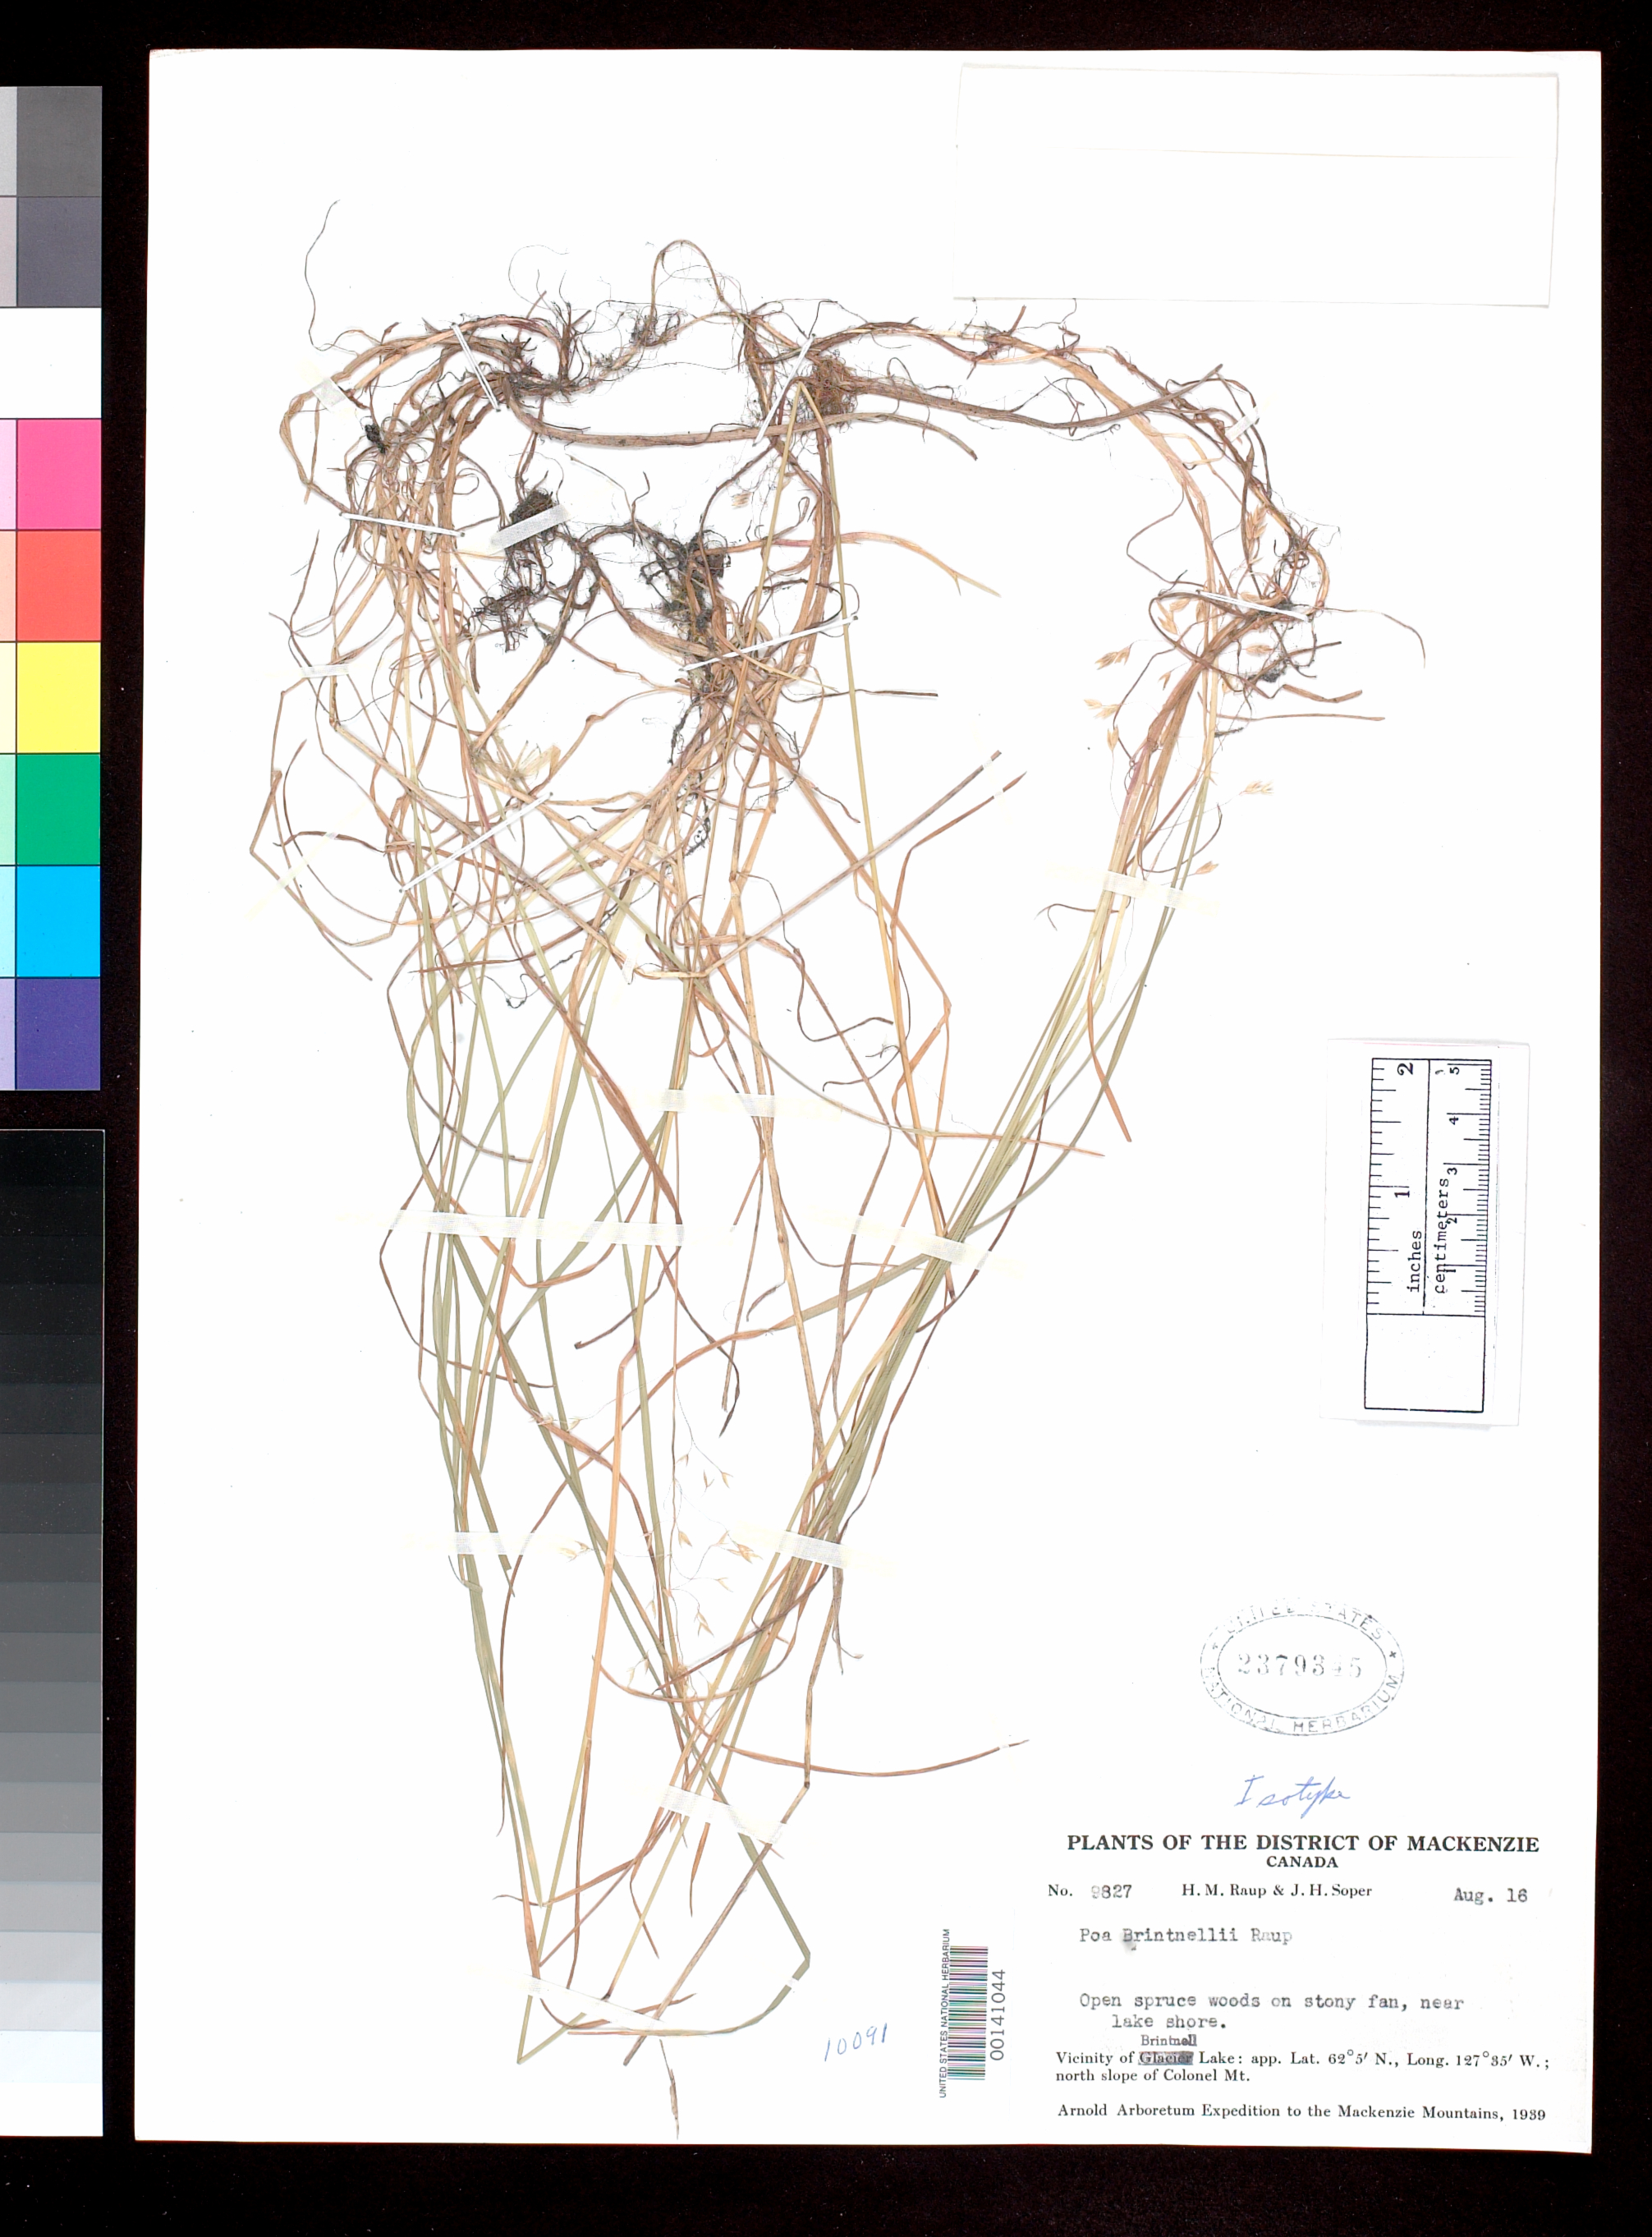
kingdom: Plantae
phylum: Tracheophyta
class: Liliopsida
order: Poales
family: Poaceae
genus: Poa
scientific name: Poa brintnellii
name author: Raup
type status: Isotype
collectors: J. H. Soper & H. Raup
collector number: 9827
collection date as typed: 16 Aug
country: Canada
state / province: Northwest Territories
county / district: Mackenzie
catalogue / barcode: US 2379345